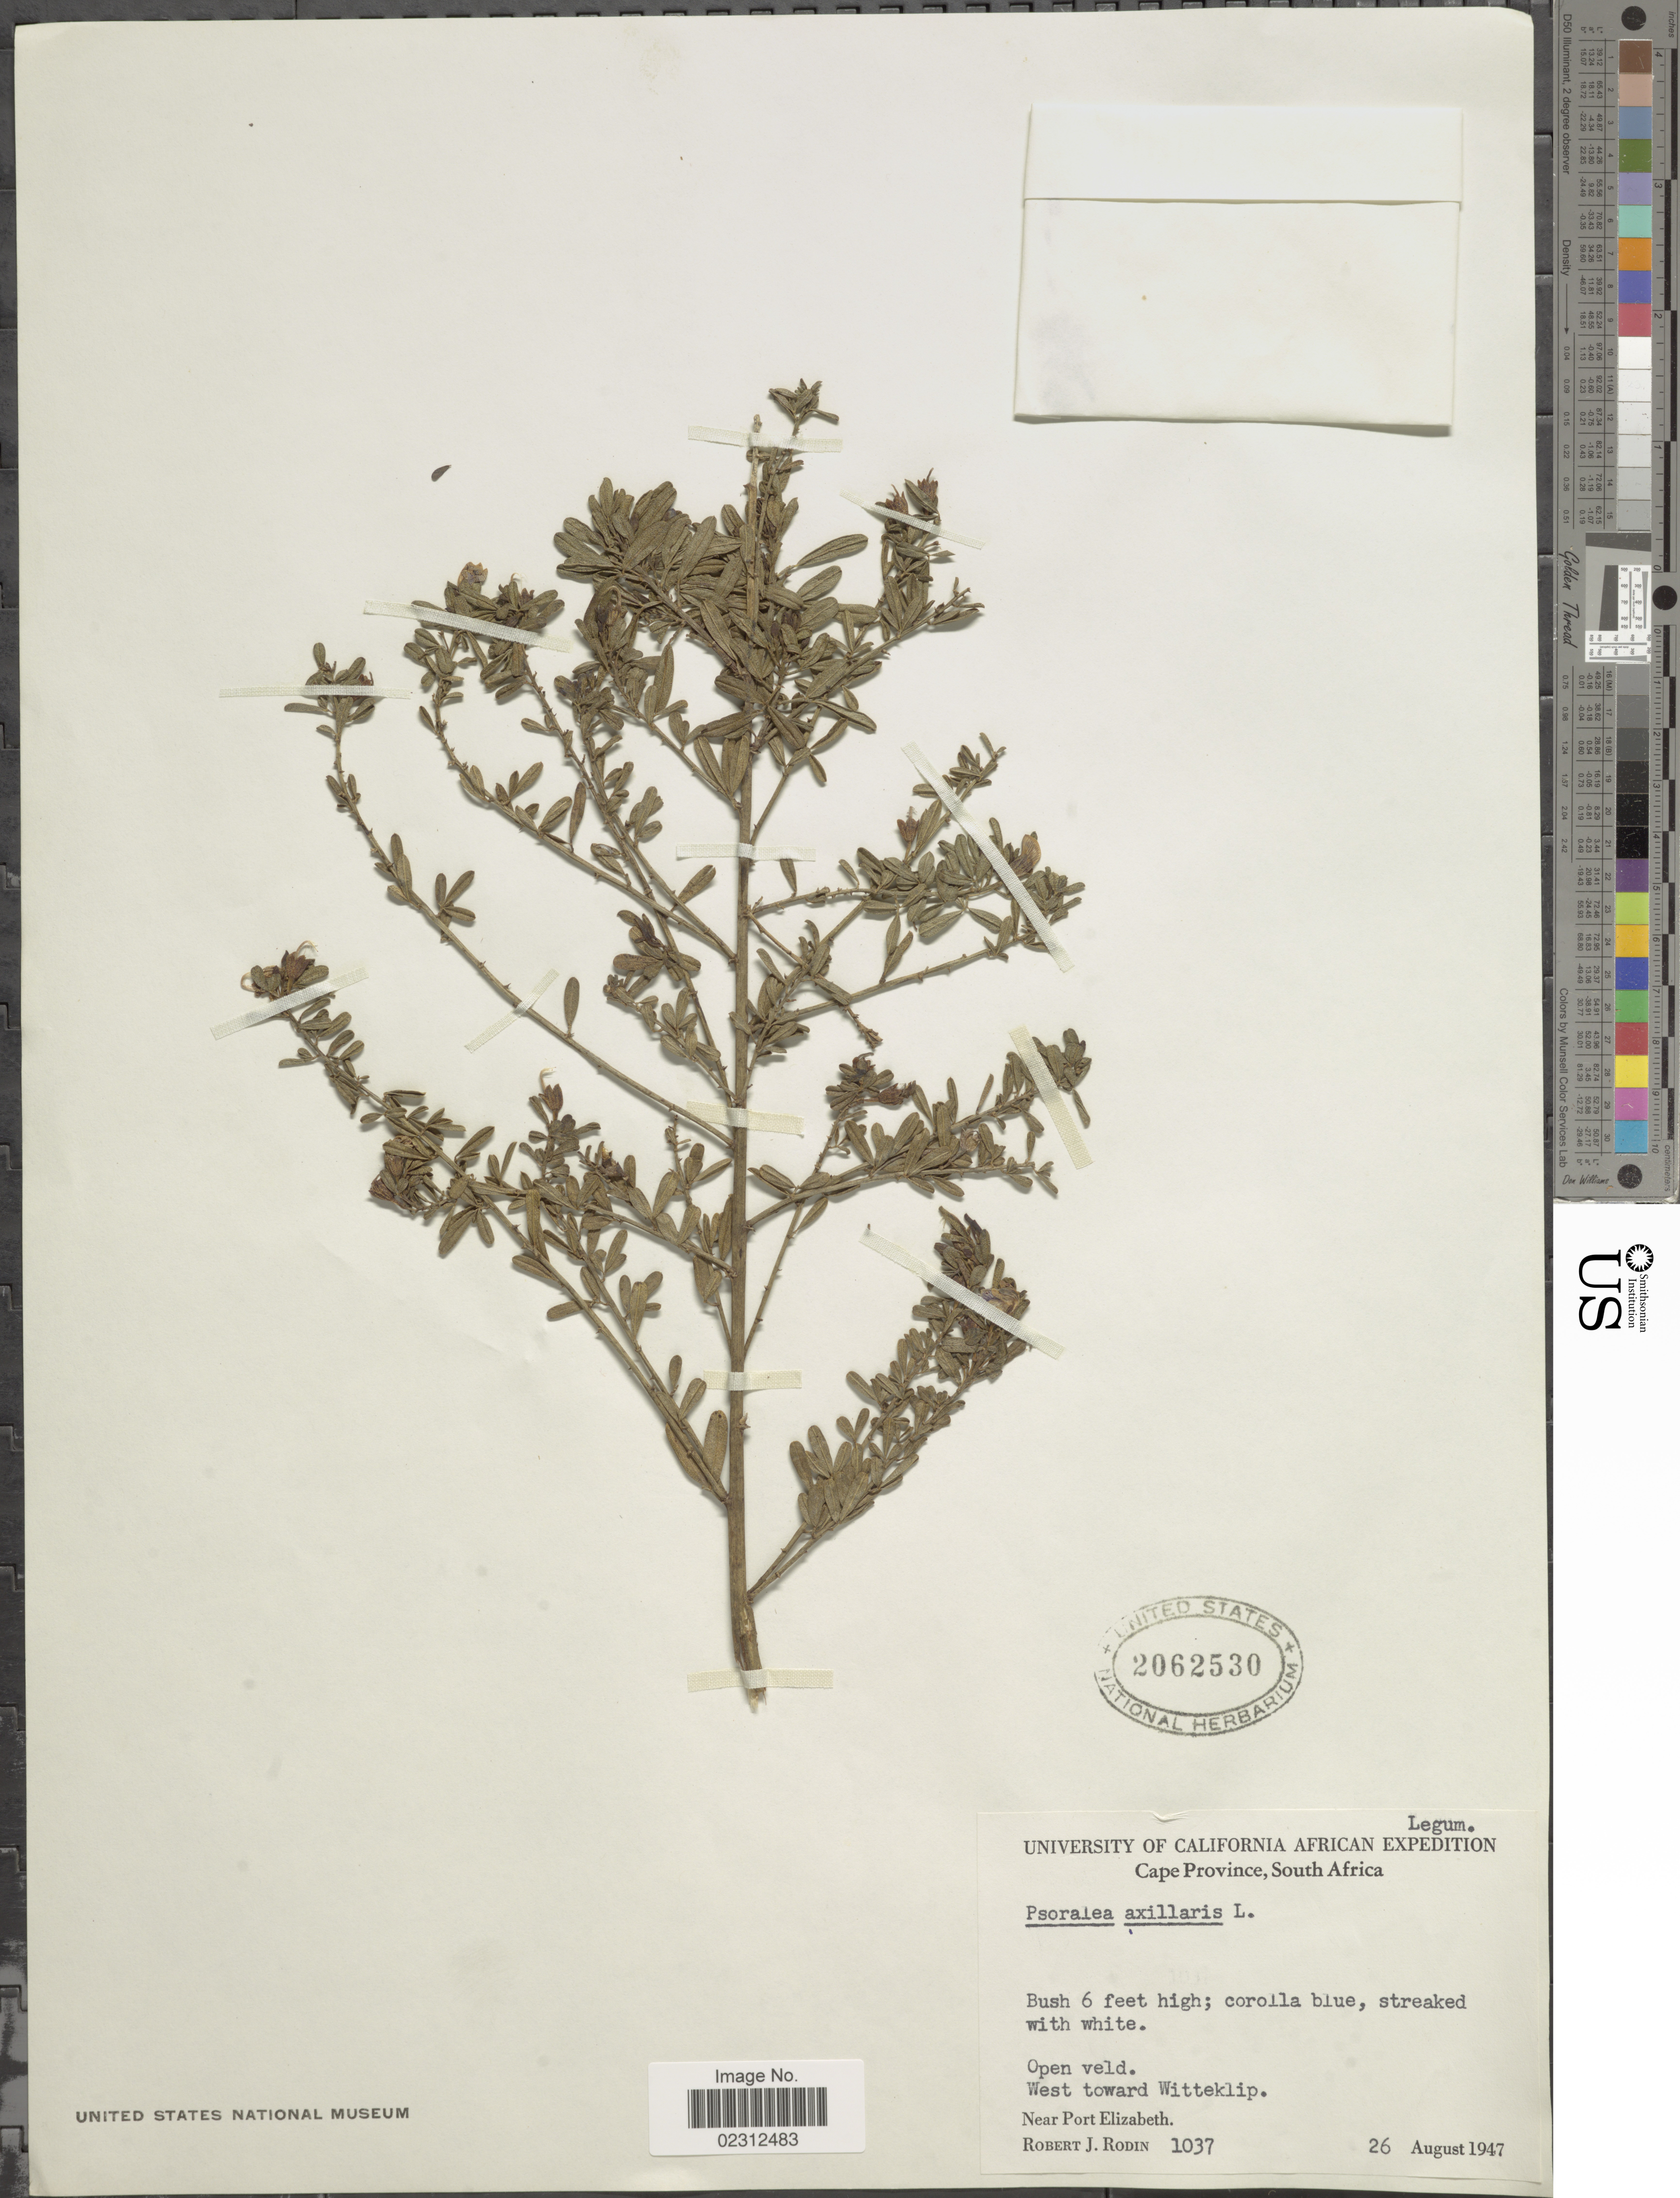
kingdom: Plantae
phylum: Tracheophyta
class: Magnoliopsida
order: Fabales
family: Fabaceae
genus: Psoralea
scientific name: Psoralea axillaris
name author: L. f.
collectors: R. J. Rodin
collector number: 1037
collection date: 1947-08-26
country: South Africa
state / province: Eastern Cape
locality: West toward Witteklip, near Port Elizabeth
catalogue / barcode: US 2062530